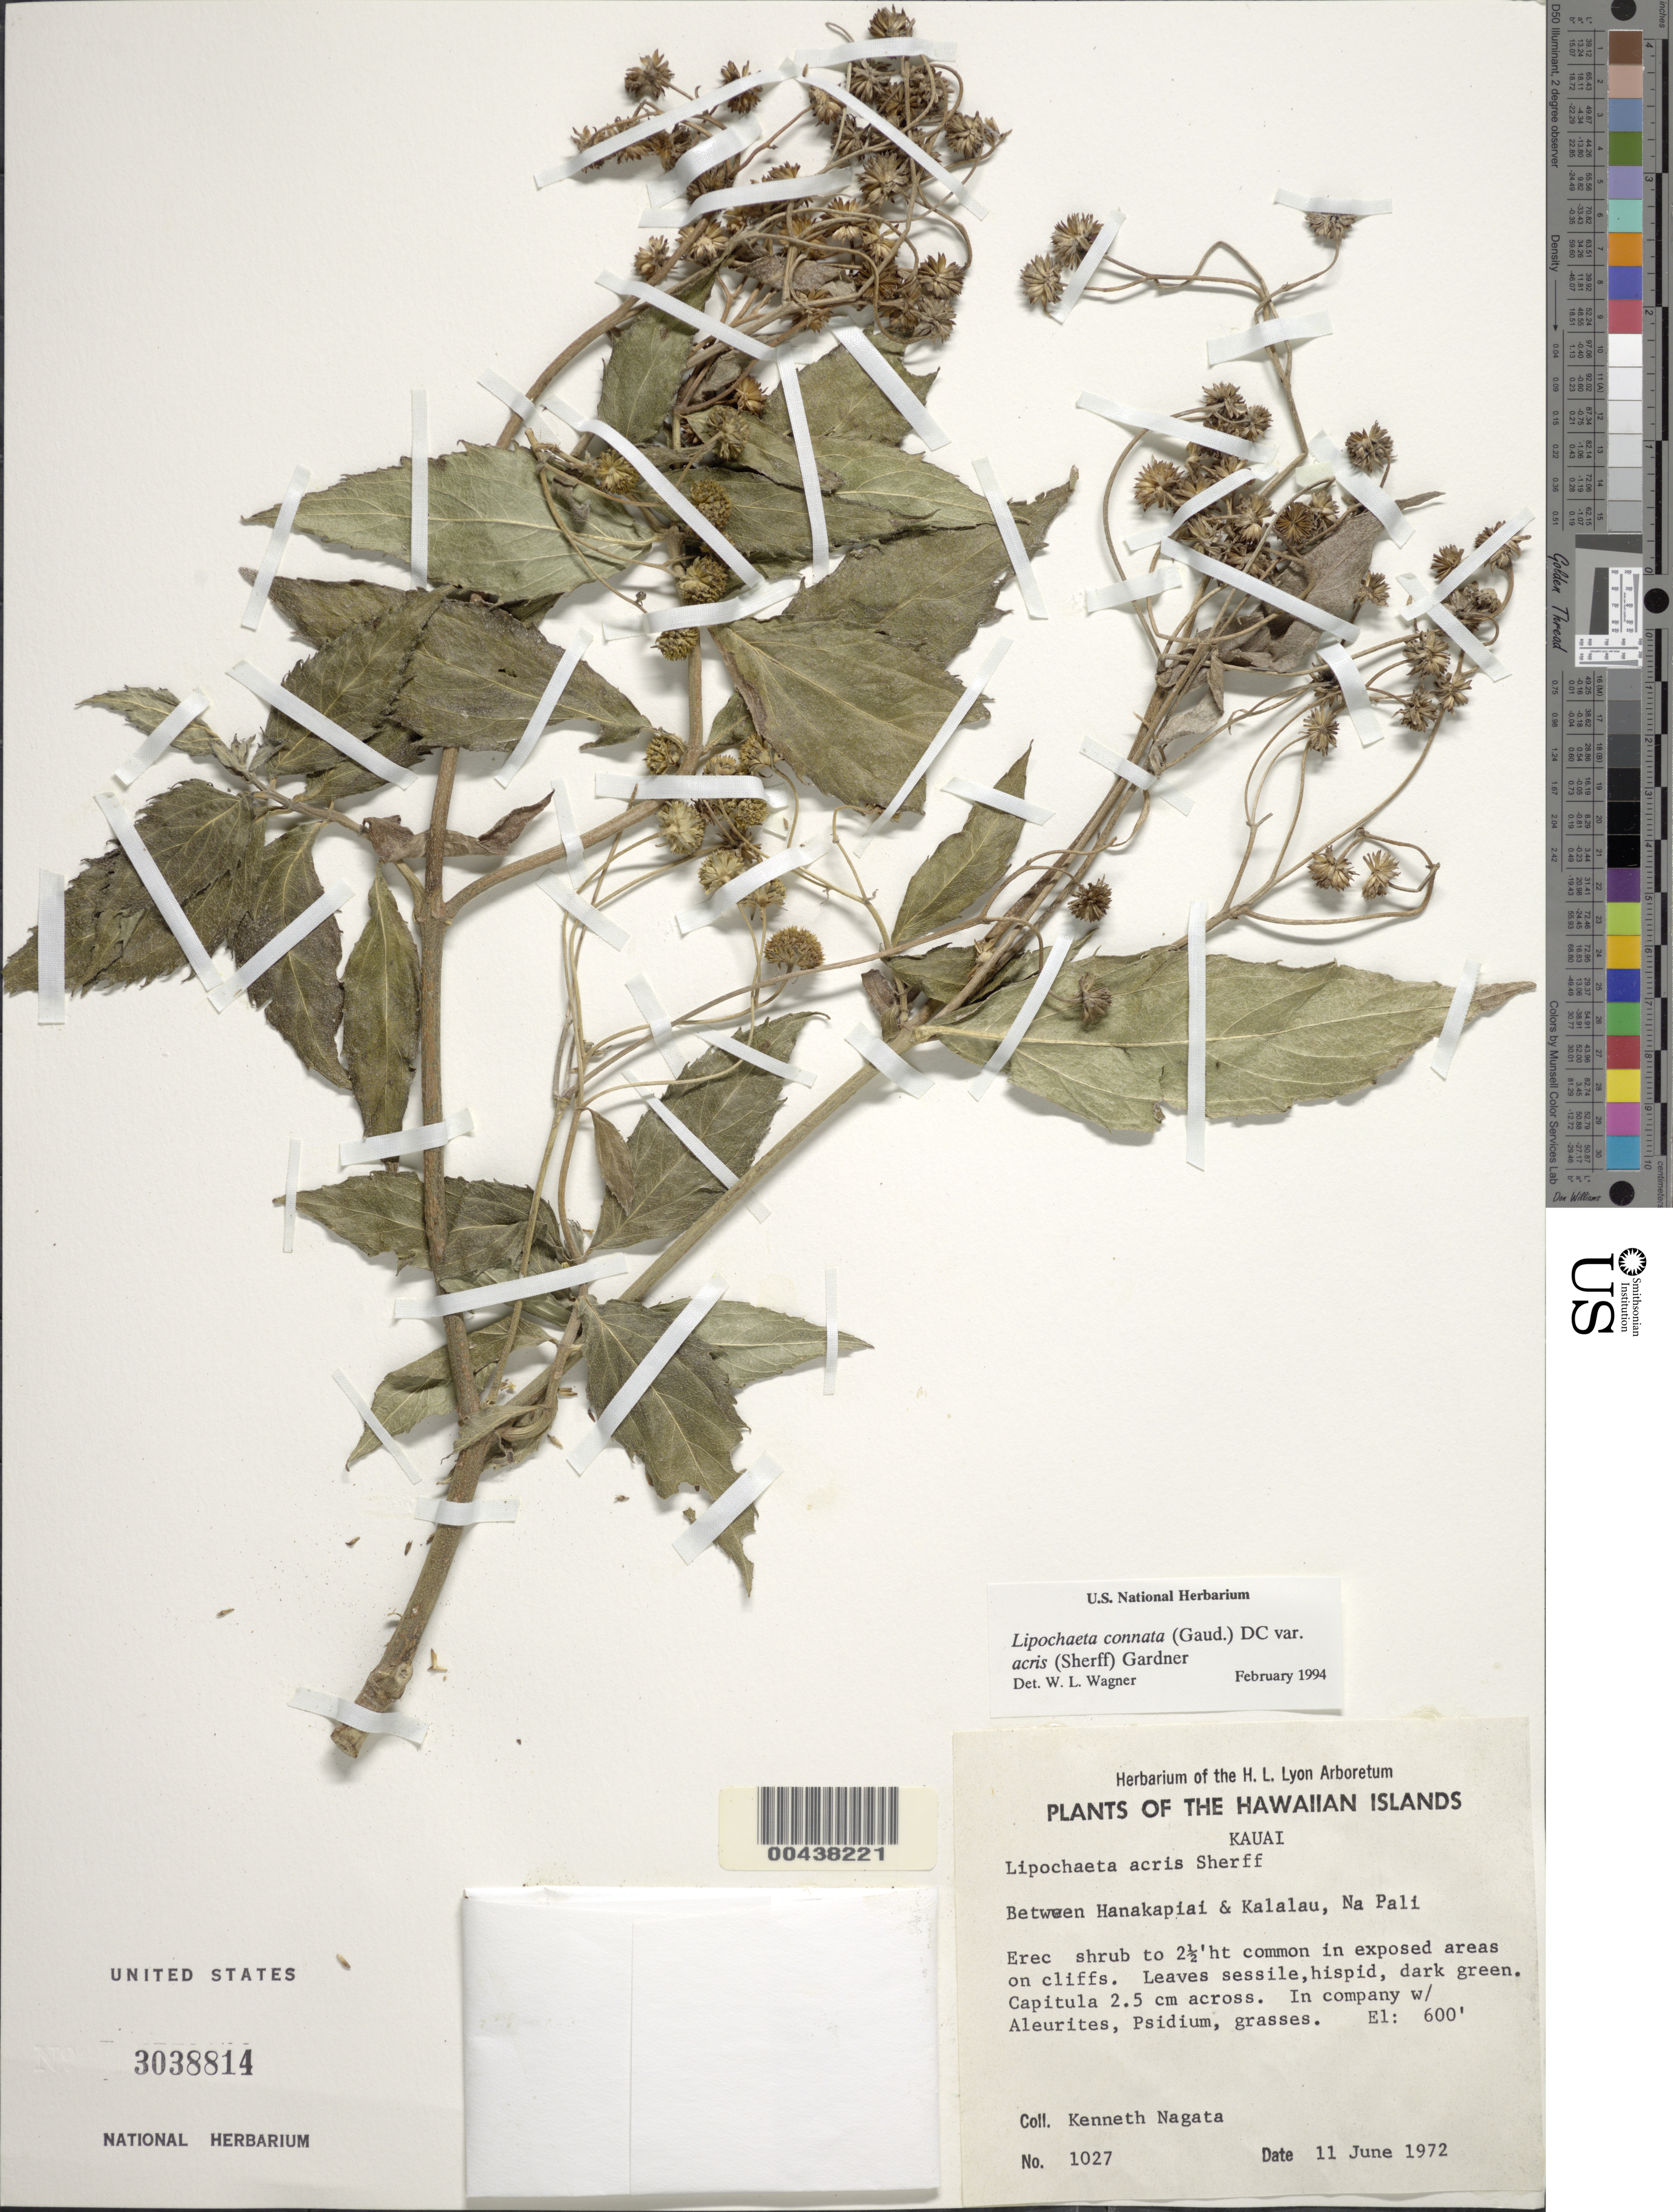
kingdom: Plantae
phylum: Tracheophyta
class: Magnoliopsida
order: Asterales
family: Asteraceae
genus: Lipochaeta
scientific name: Lipochaeta connata subsp. acris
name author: (Sherff) W.L. Wagner & H. Rob.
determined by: Wagner, W. L., (BOT), Smithsonian Institution - National Museum of Natural History (UNITED STATES)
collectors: K. Nagata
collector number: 1027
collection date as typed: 11 Jun 1972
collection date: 1972-06-11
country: United States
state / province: Hawaii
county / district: Kauai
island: Kaua'i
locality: Between Hanakapiai & Kalalau, Na Pali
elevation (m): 183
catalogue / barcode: US 3038814